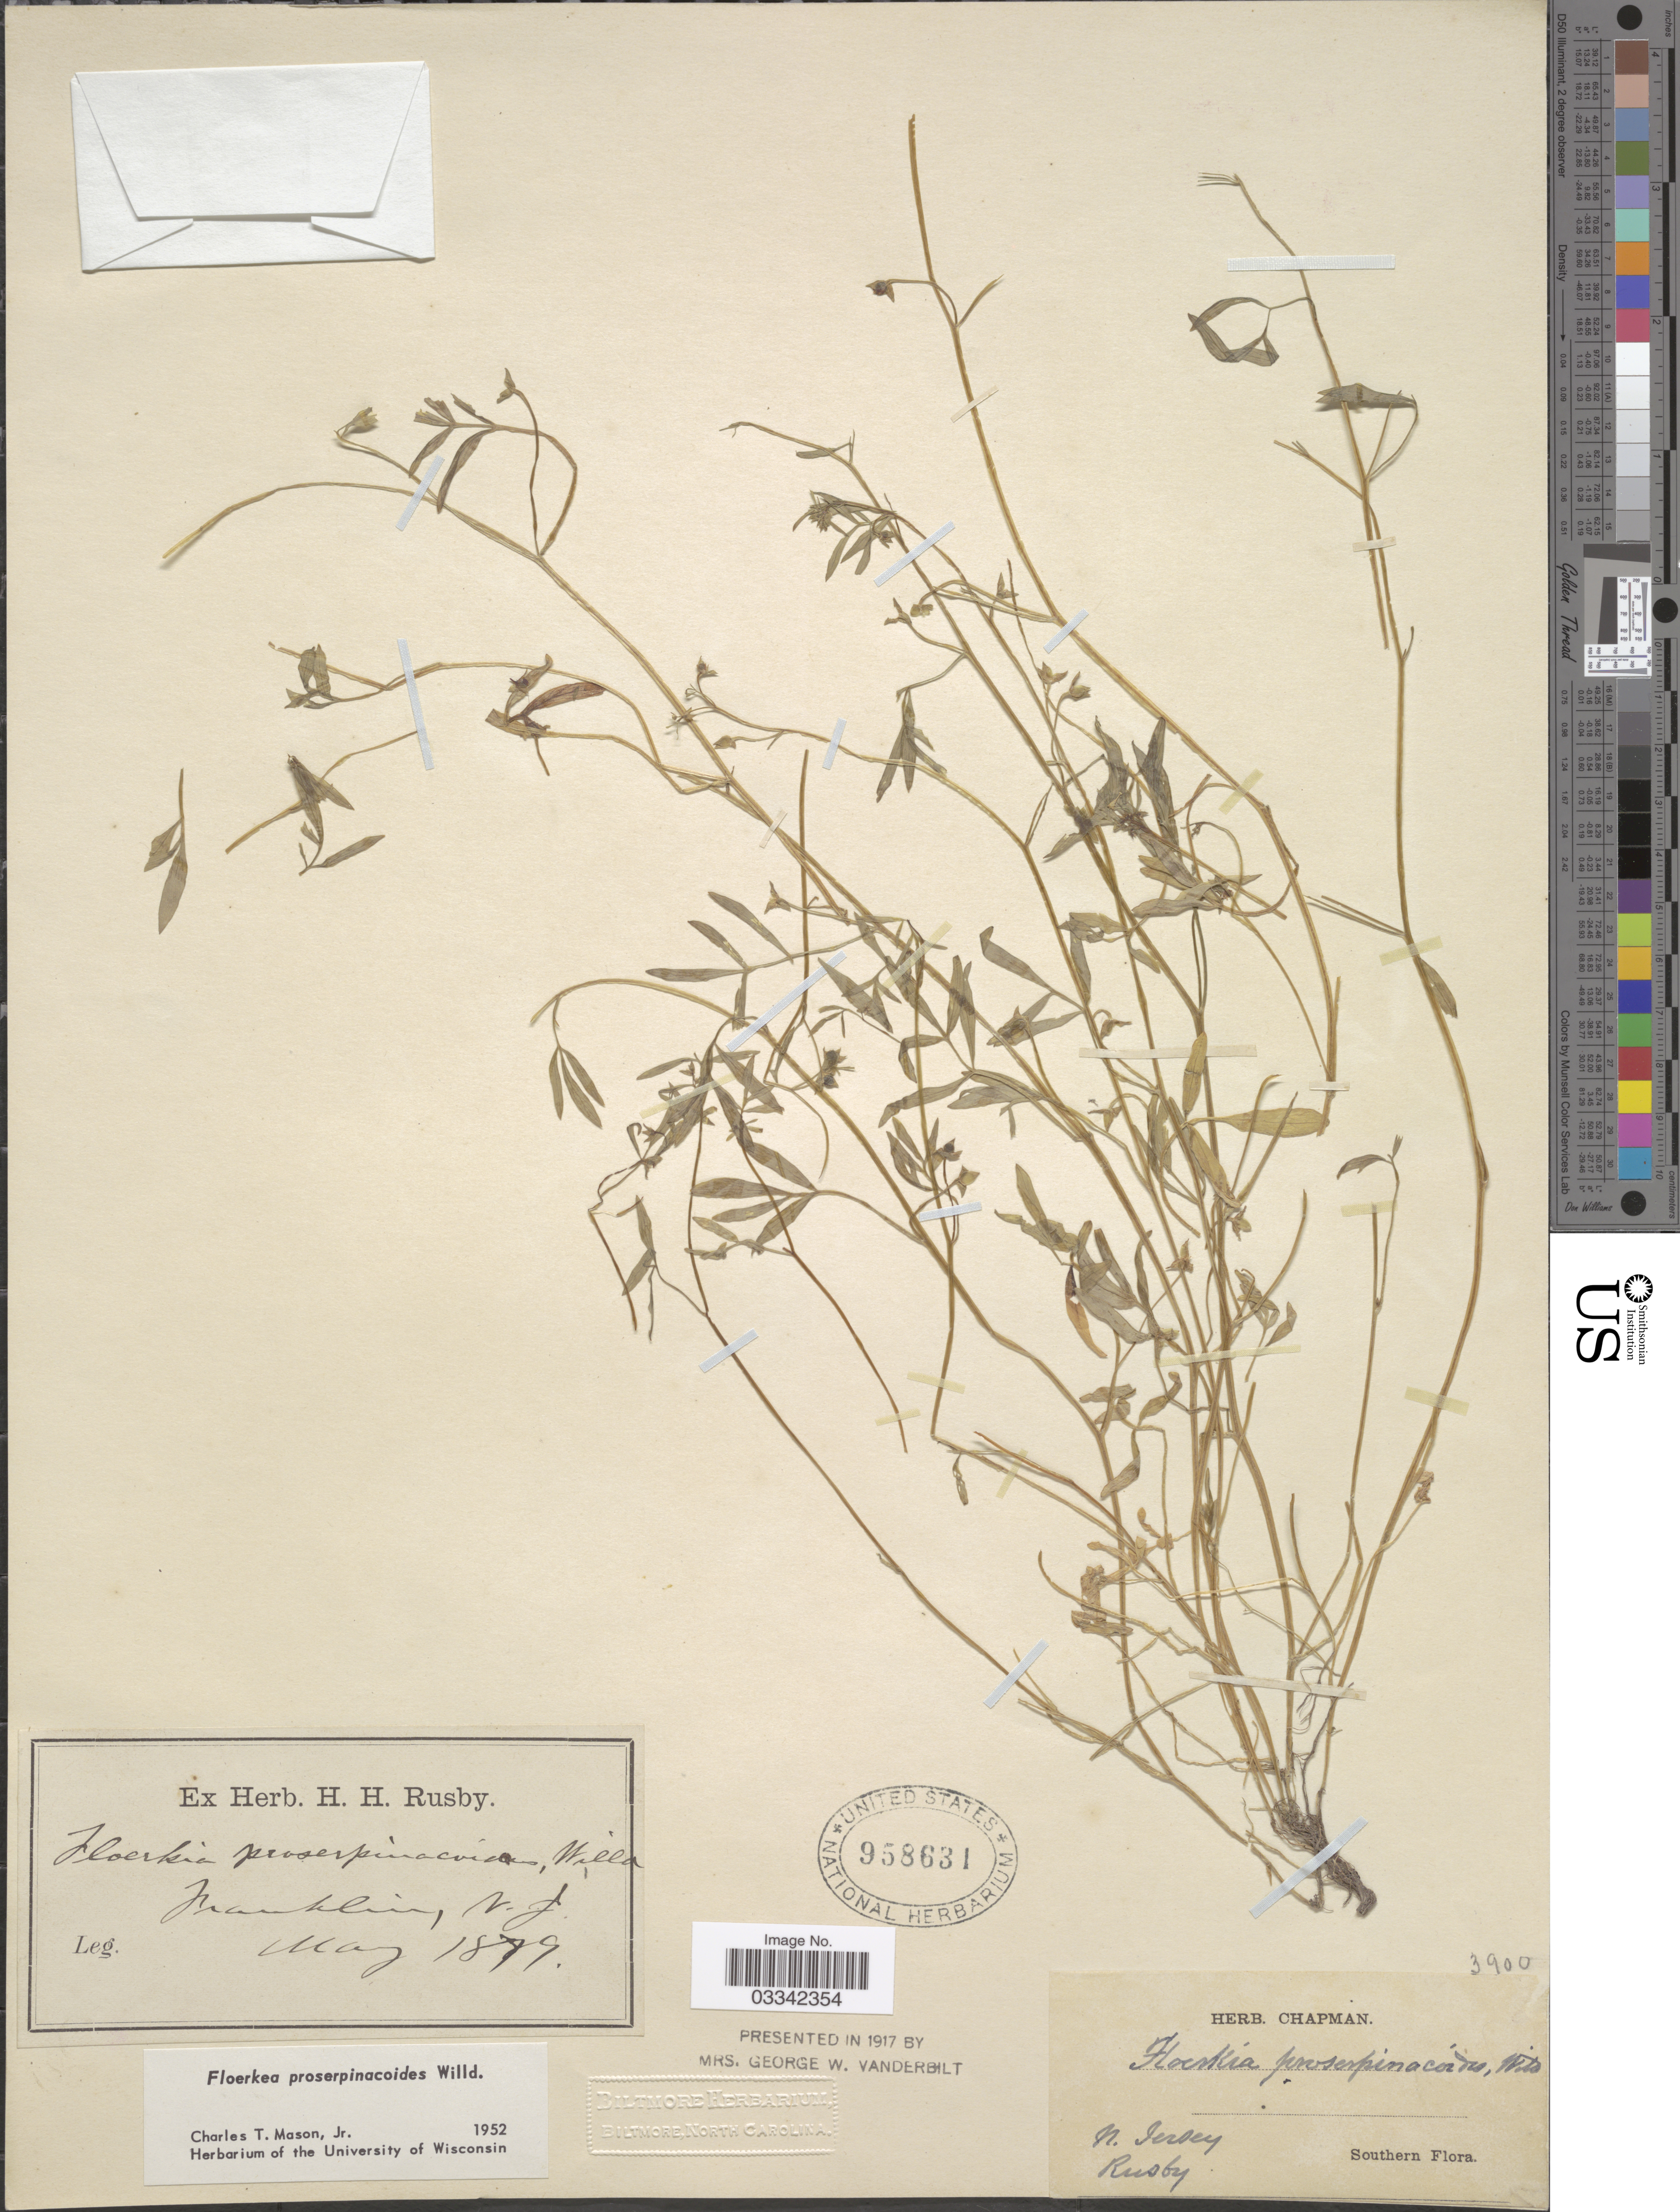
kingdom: Plantae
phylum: Tracheophyta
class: Magnoliopsida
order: Brassicales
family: Limnanthaceae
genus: Floerkea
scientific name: Floerkea proserpinacoides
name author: Willd.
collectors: H. H. Rusby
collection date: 1879-05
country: United States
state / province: New Jersey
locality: Franklin, Southern.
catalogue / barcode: US 958631